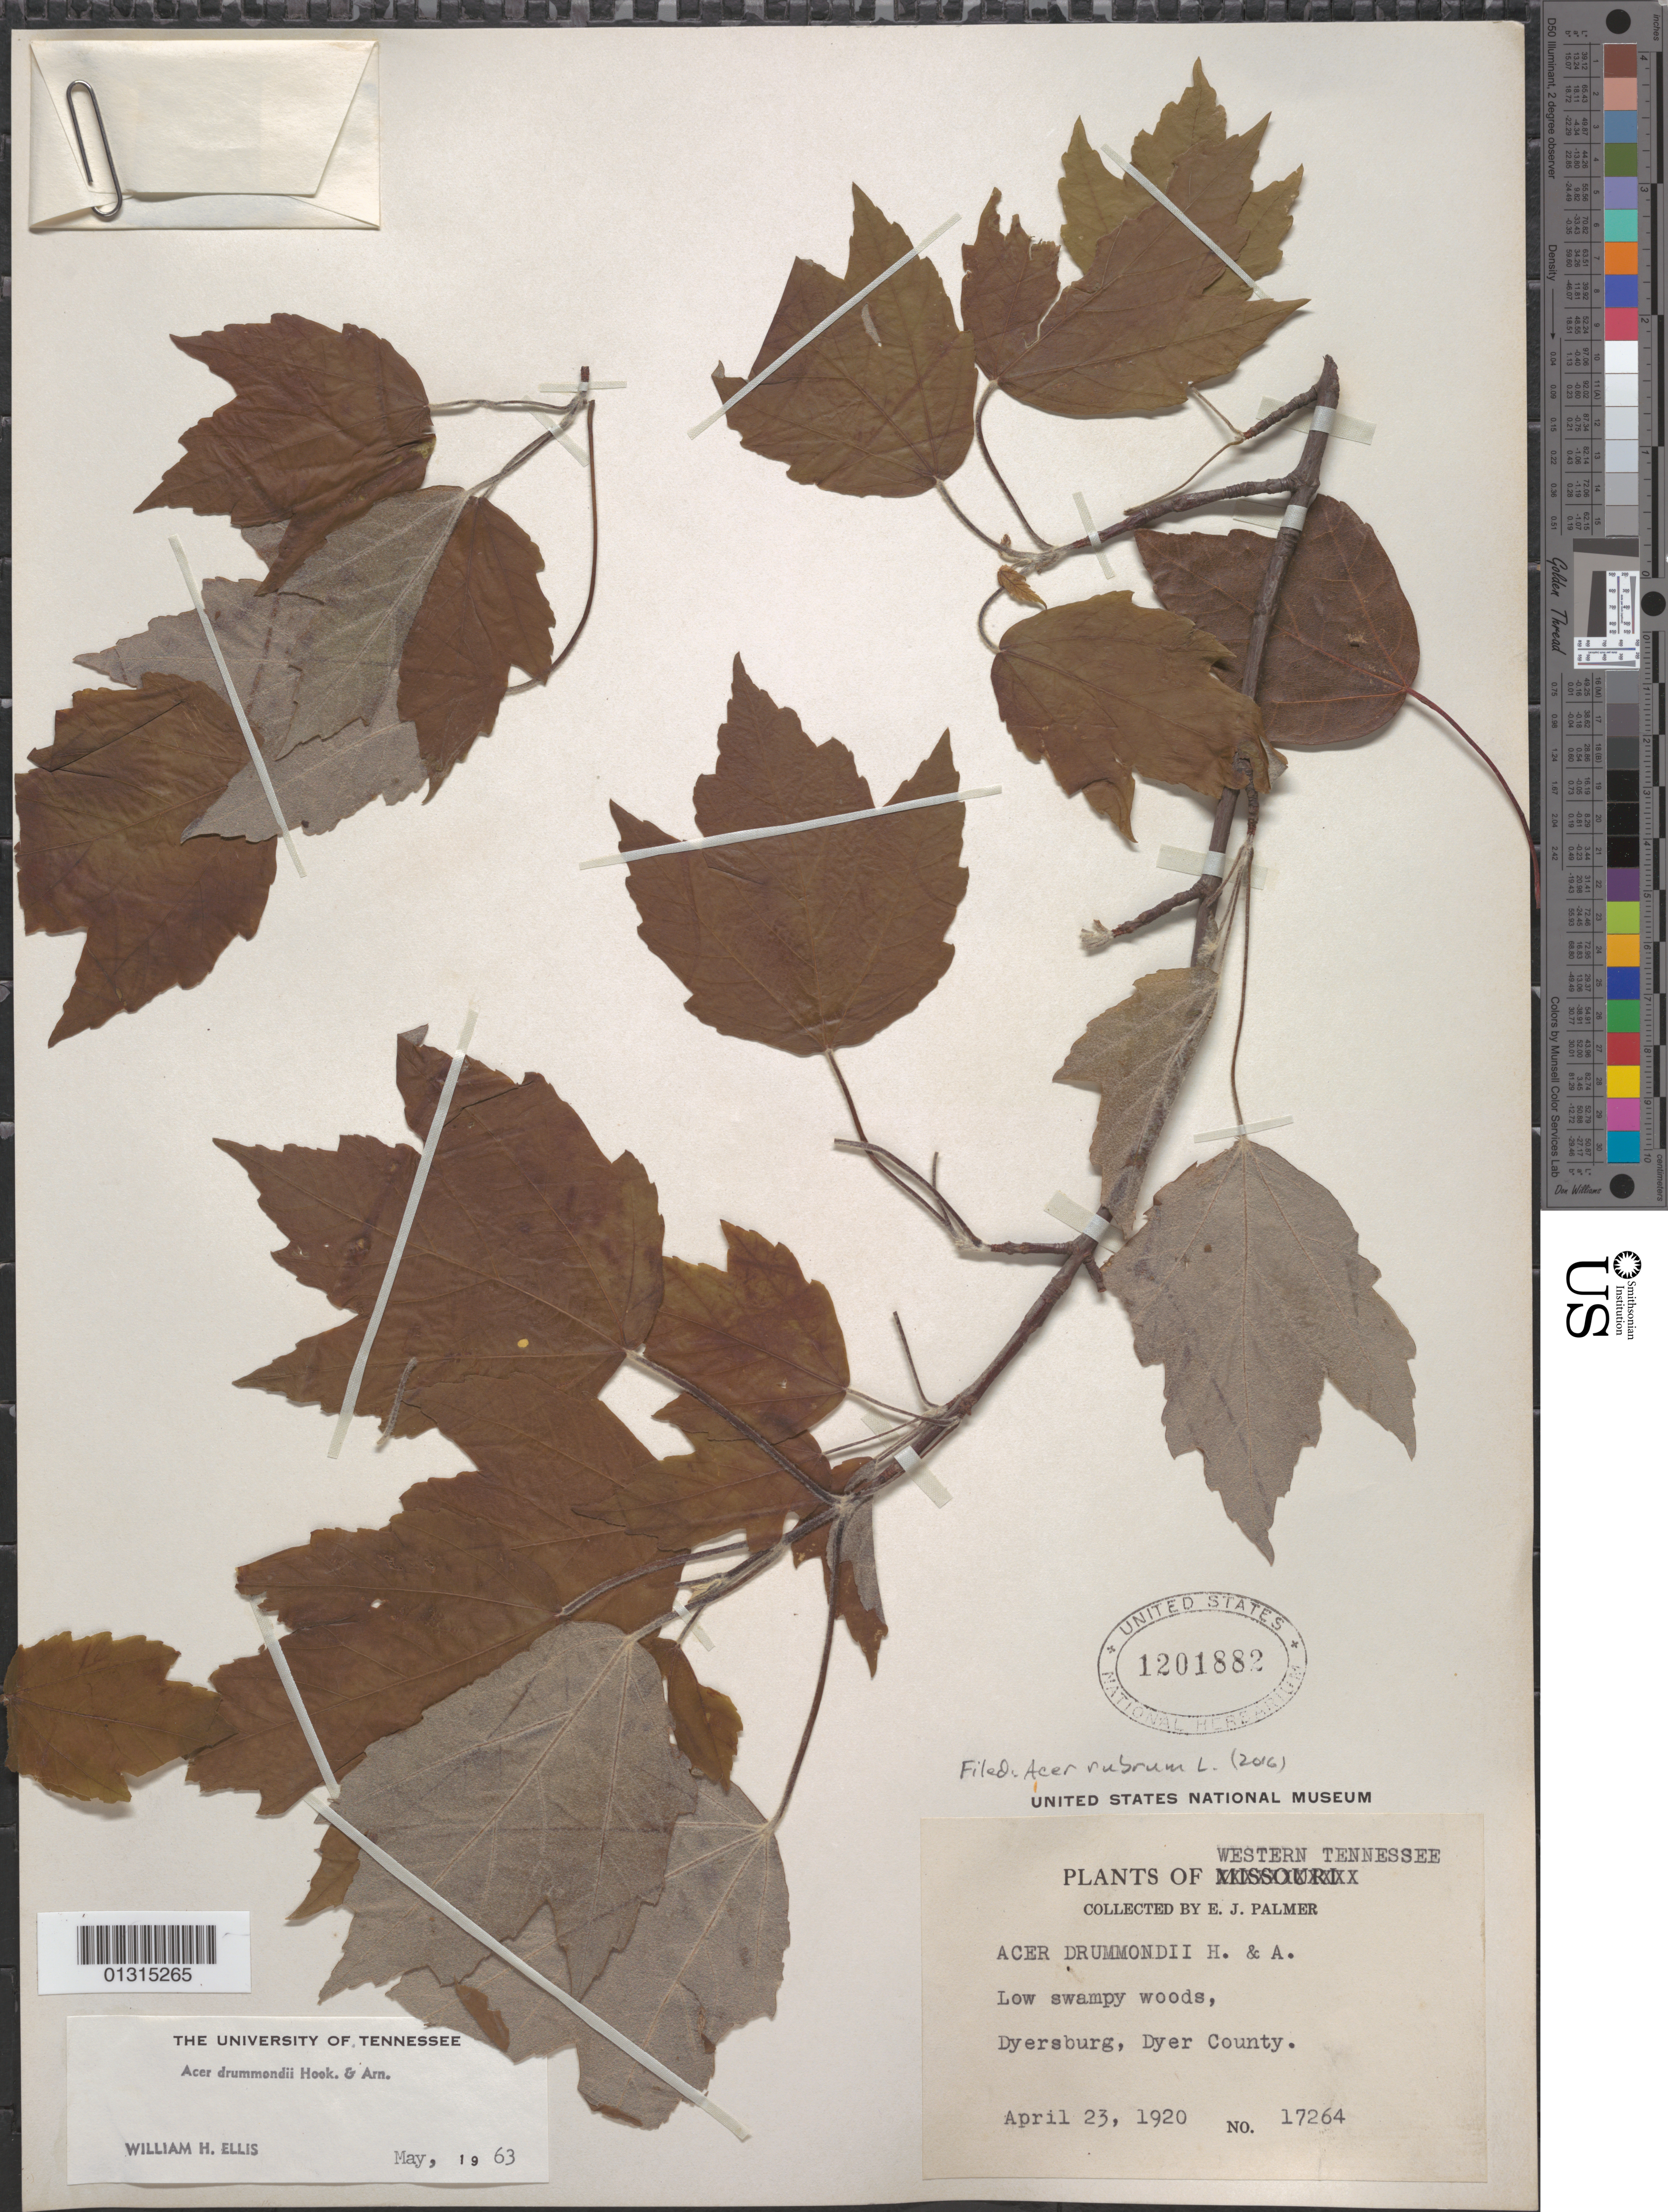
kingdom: Plantae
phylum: Tracheophyta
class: Magnoliopsida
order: Sapindales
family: Sapindaceae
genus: Acer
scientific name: Acer rubrum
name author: L.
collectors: E. J. Palmer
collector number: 17264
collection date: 1920-04-23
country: United States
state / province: Tennessee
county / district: Dyer County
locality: Dyer County, Dyersburg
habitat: Low swampy woods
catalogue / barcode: US 1201882